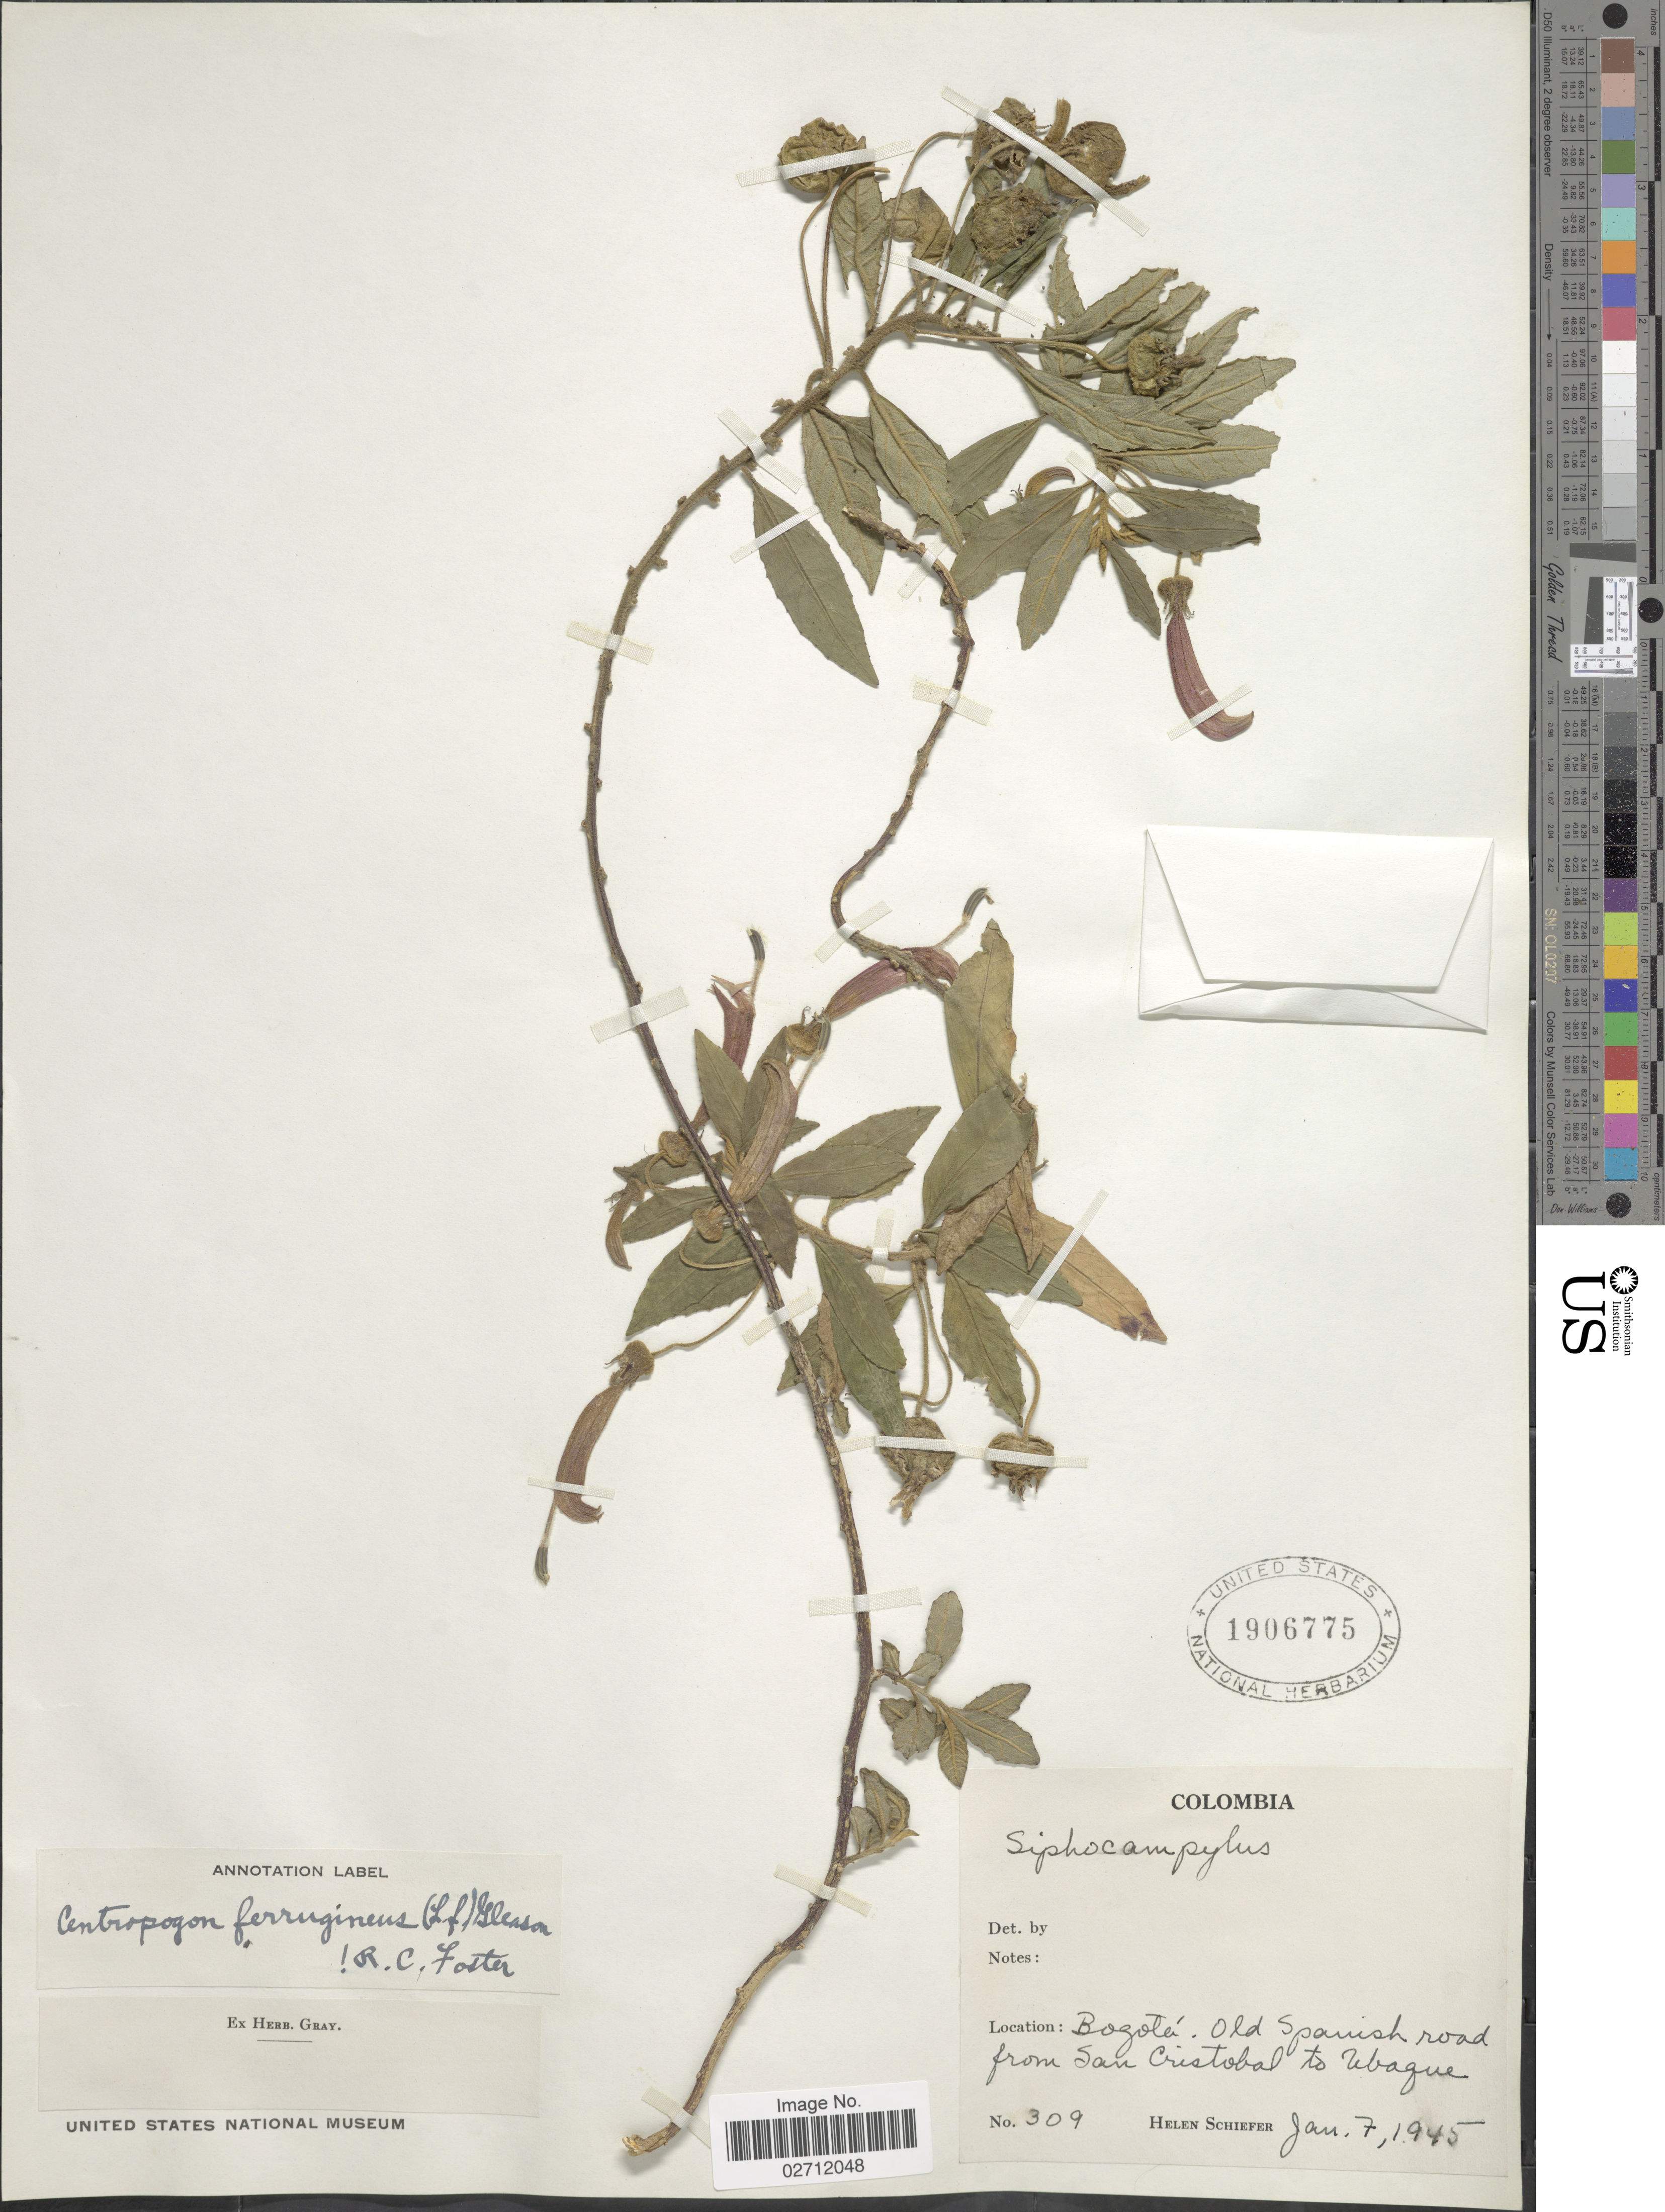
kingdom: Plantae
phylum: Tracheophyta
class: Magnoliopsida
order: Asterales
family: Campanulaceae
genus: Centropogon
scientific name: Centropogon ferrugineus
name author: (L. f.) Gleason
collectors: H. Schiefer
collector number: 309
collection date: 1945-01-07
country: Colombia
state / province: Bogota D.C.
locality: Bogota. Old Spanish road from San Cristobal to Ubaque.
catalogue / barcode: US 1906775